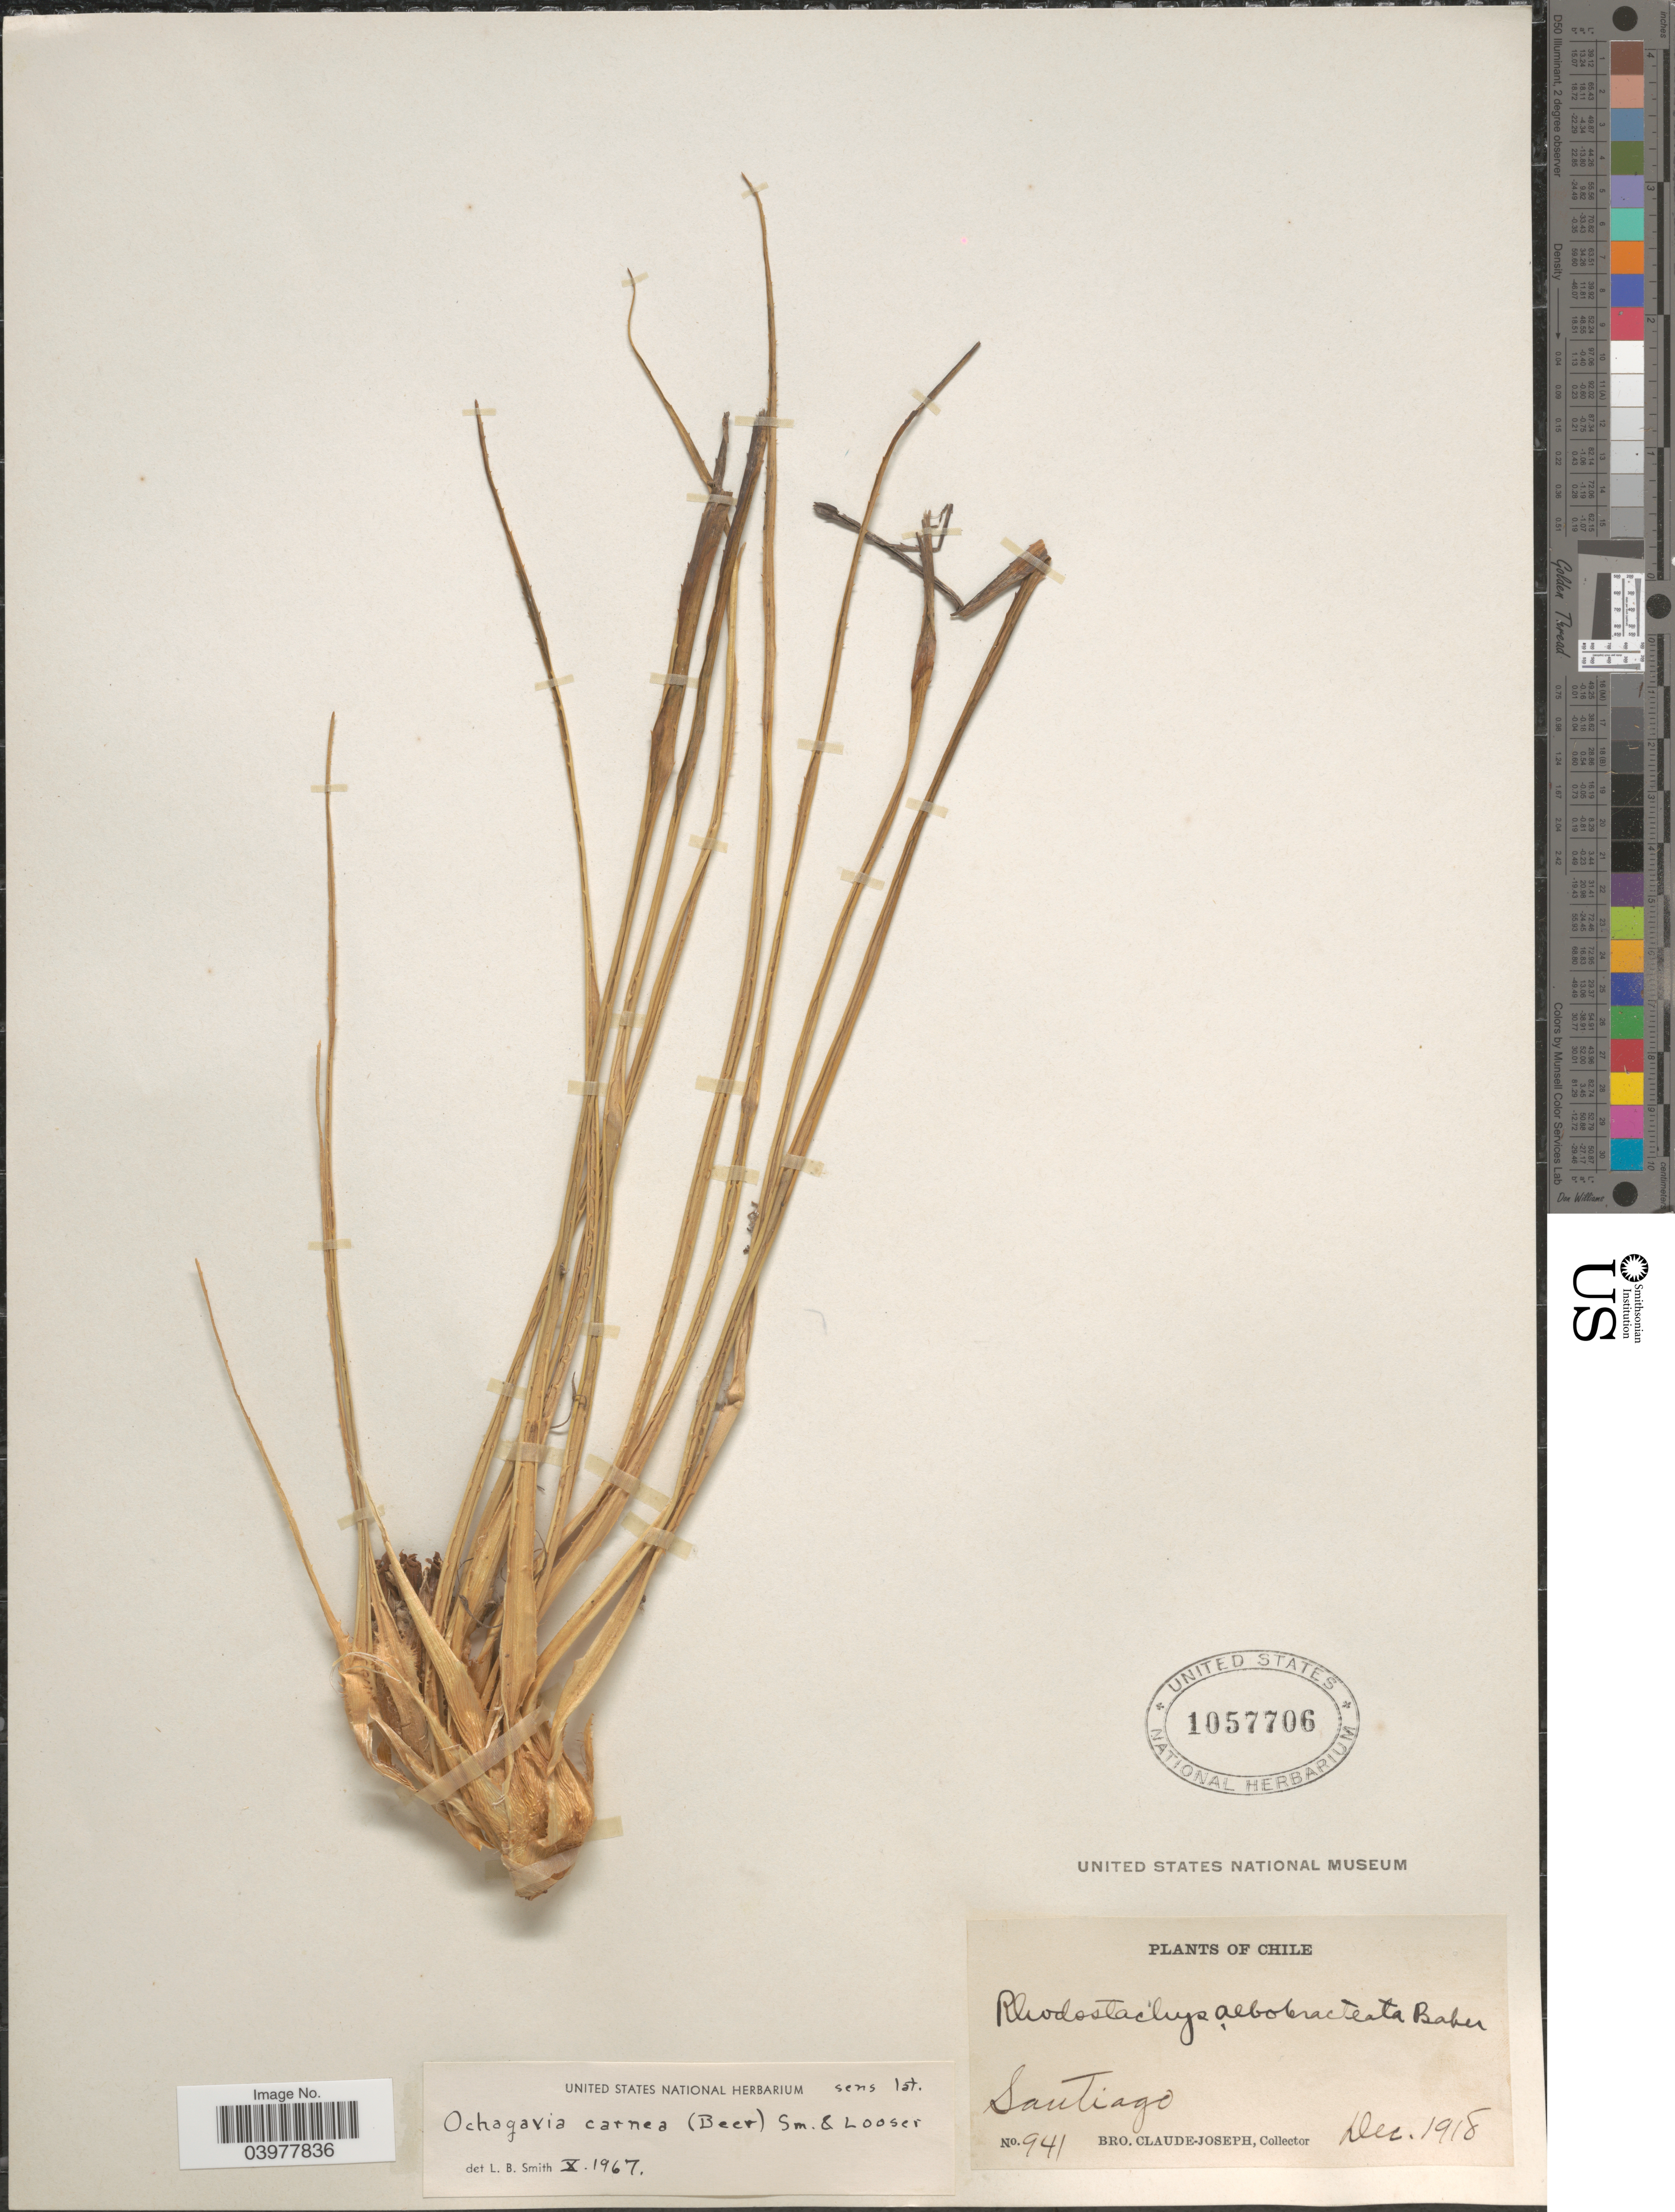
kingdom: Plantae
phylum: Tracheophyta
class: Liliopsida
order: Poales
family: Bromeliaceae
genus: Ochagavia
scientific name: Ochagavia carnea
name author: (Beer) L.B. Sm. & Looser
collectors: Bro. Claude-Joseph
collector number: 941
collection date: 1918-12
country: Chile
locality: Santiago.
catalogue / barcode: US 1057706